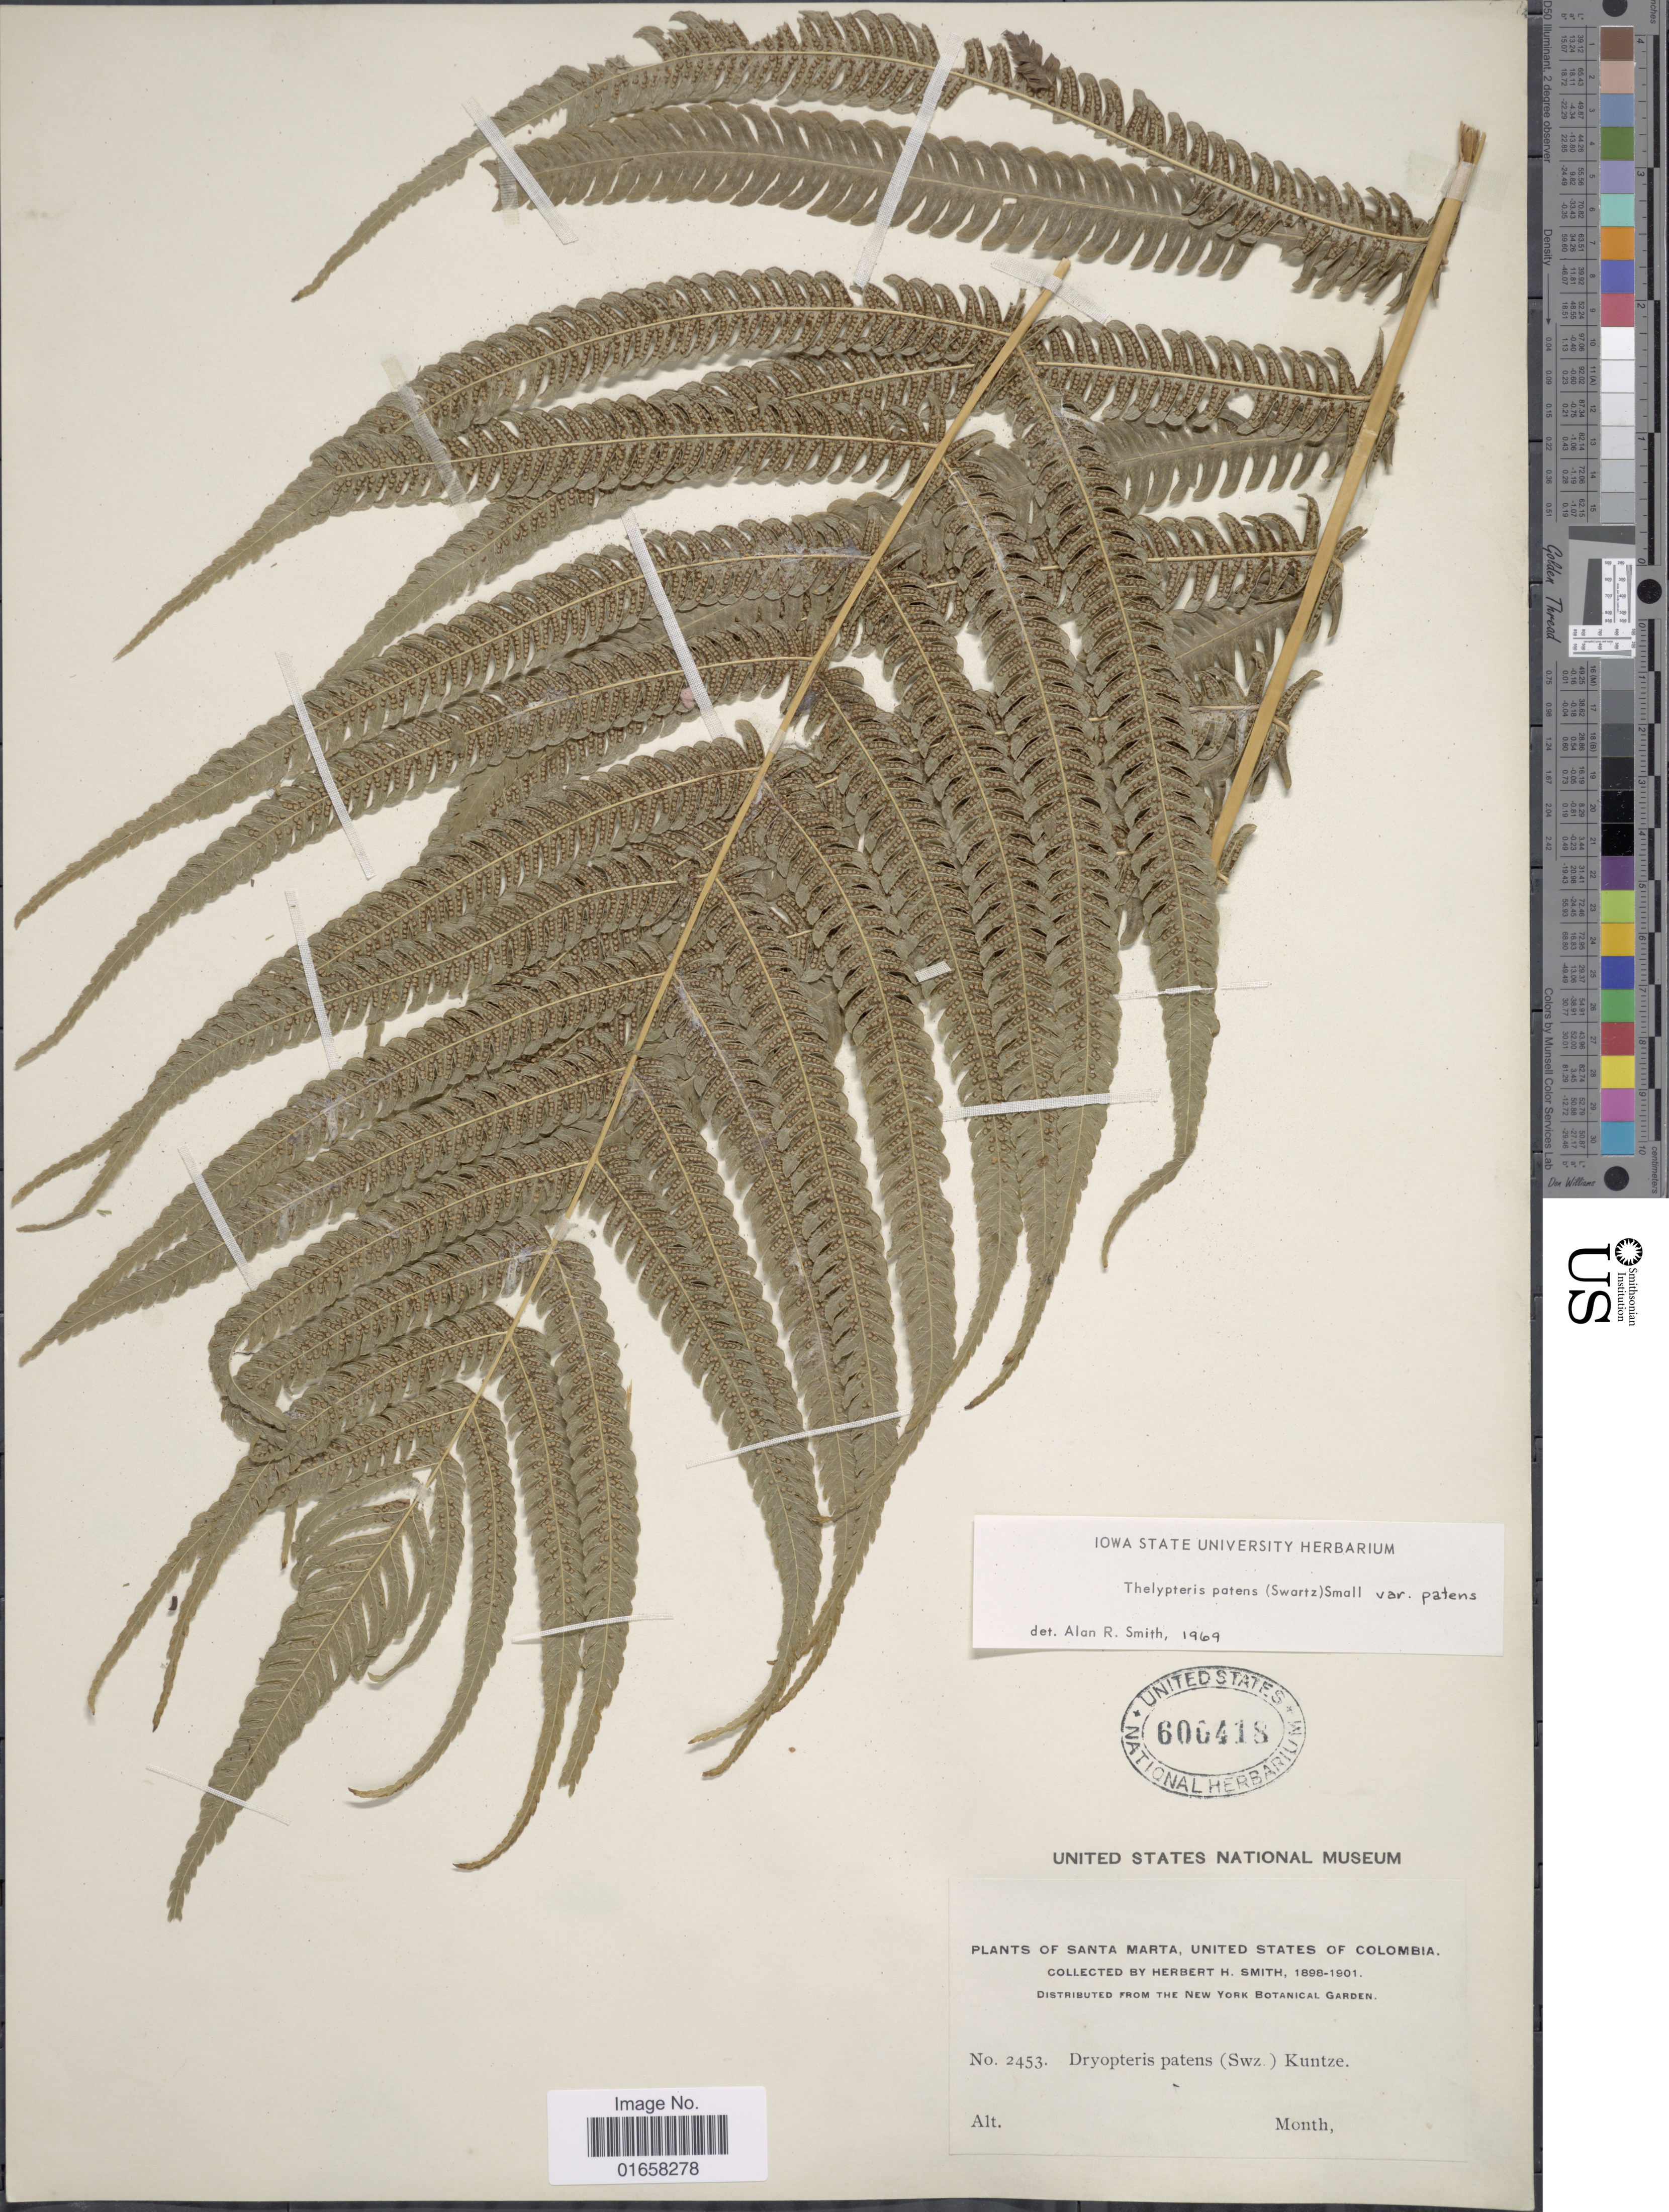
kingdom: Plantae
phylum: Tracheophyta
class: Polypodiopsida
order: Polypodiales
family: Thelypteridaceae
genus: Christella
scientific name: Christella patens var. patens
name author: (Sw.) Holttum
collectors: Herbert H. Smith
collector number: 2453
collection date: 1898/1901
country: Colombia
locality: Santa Marta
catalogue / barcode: US 600418